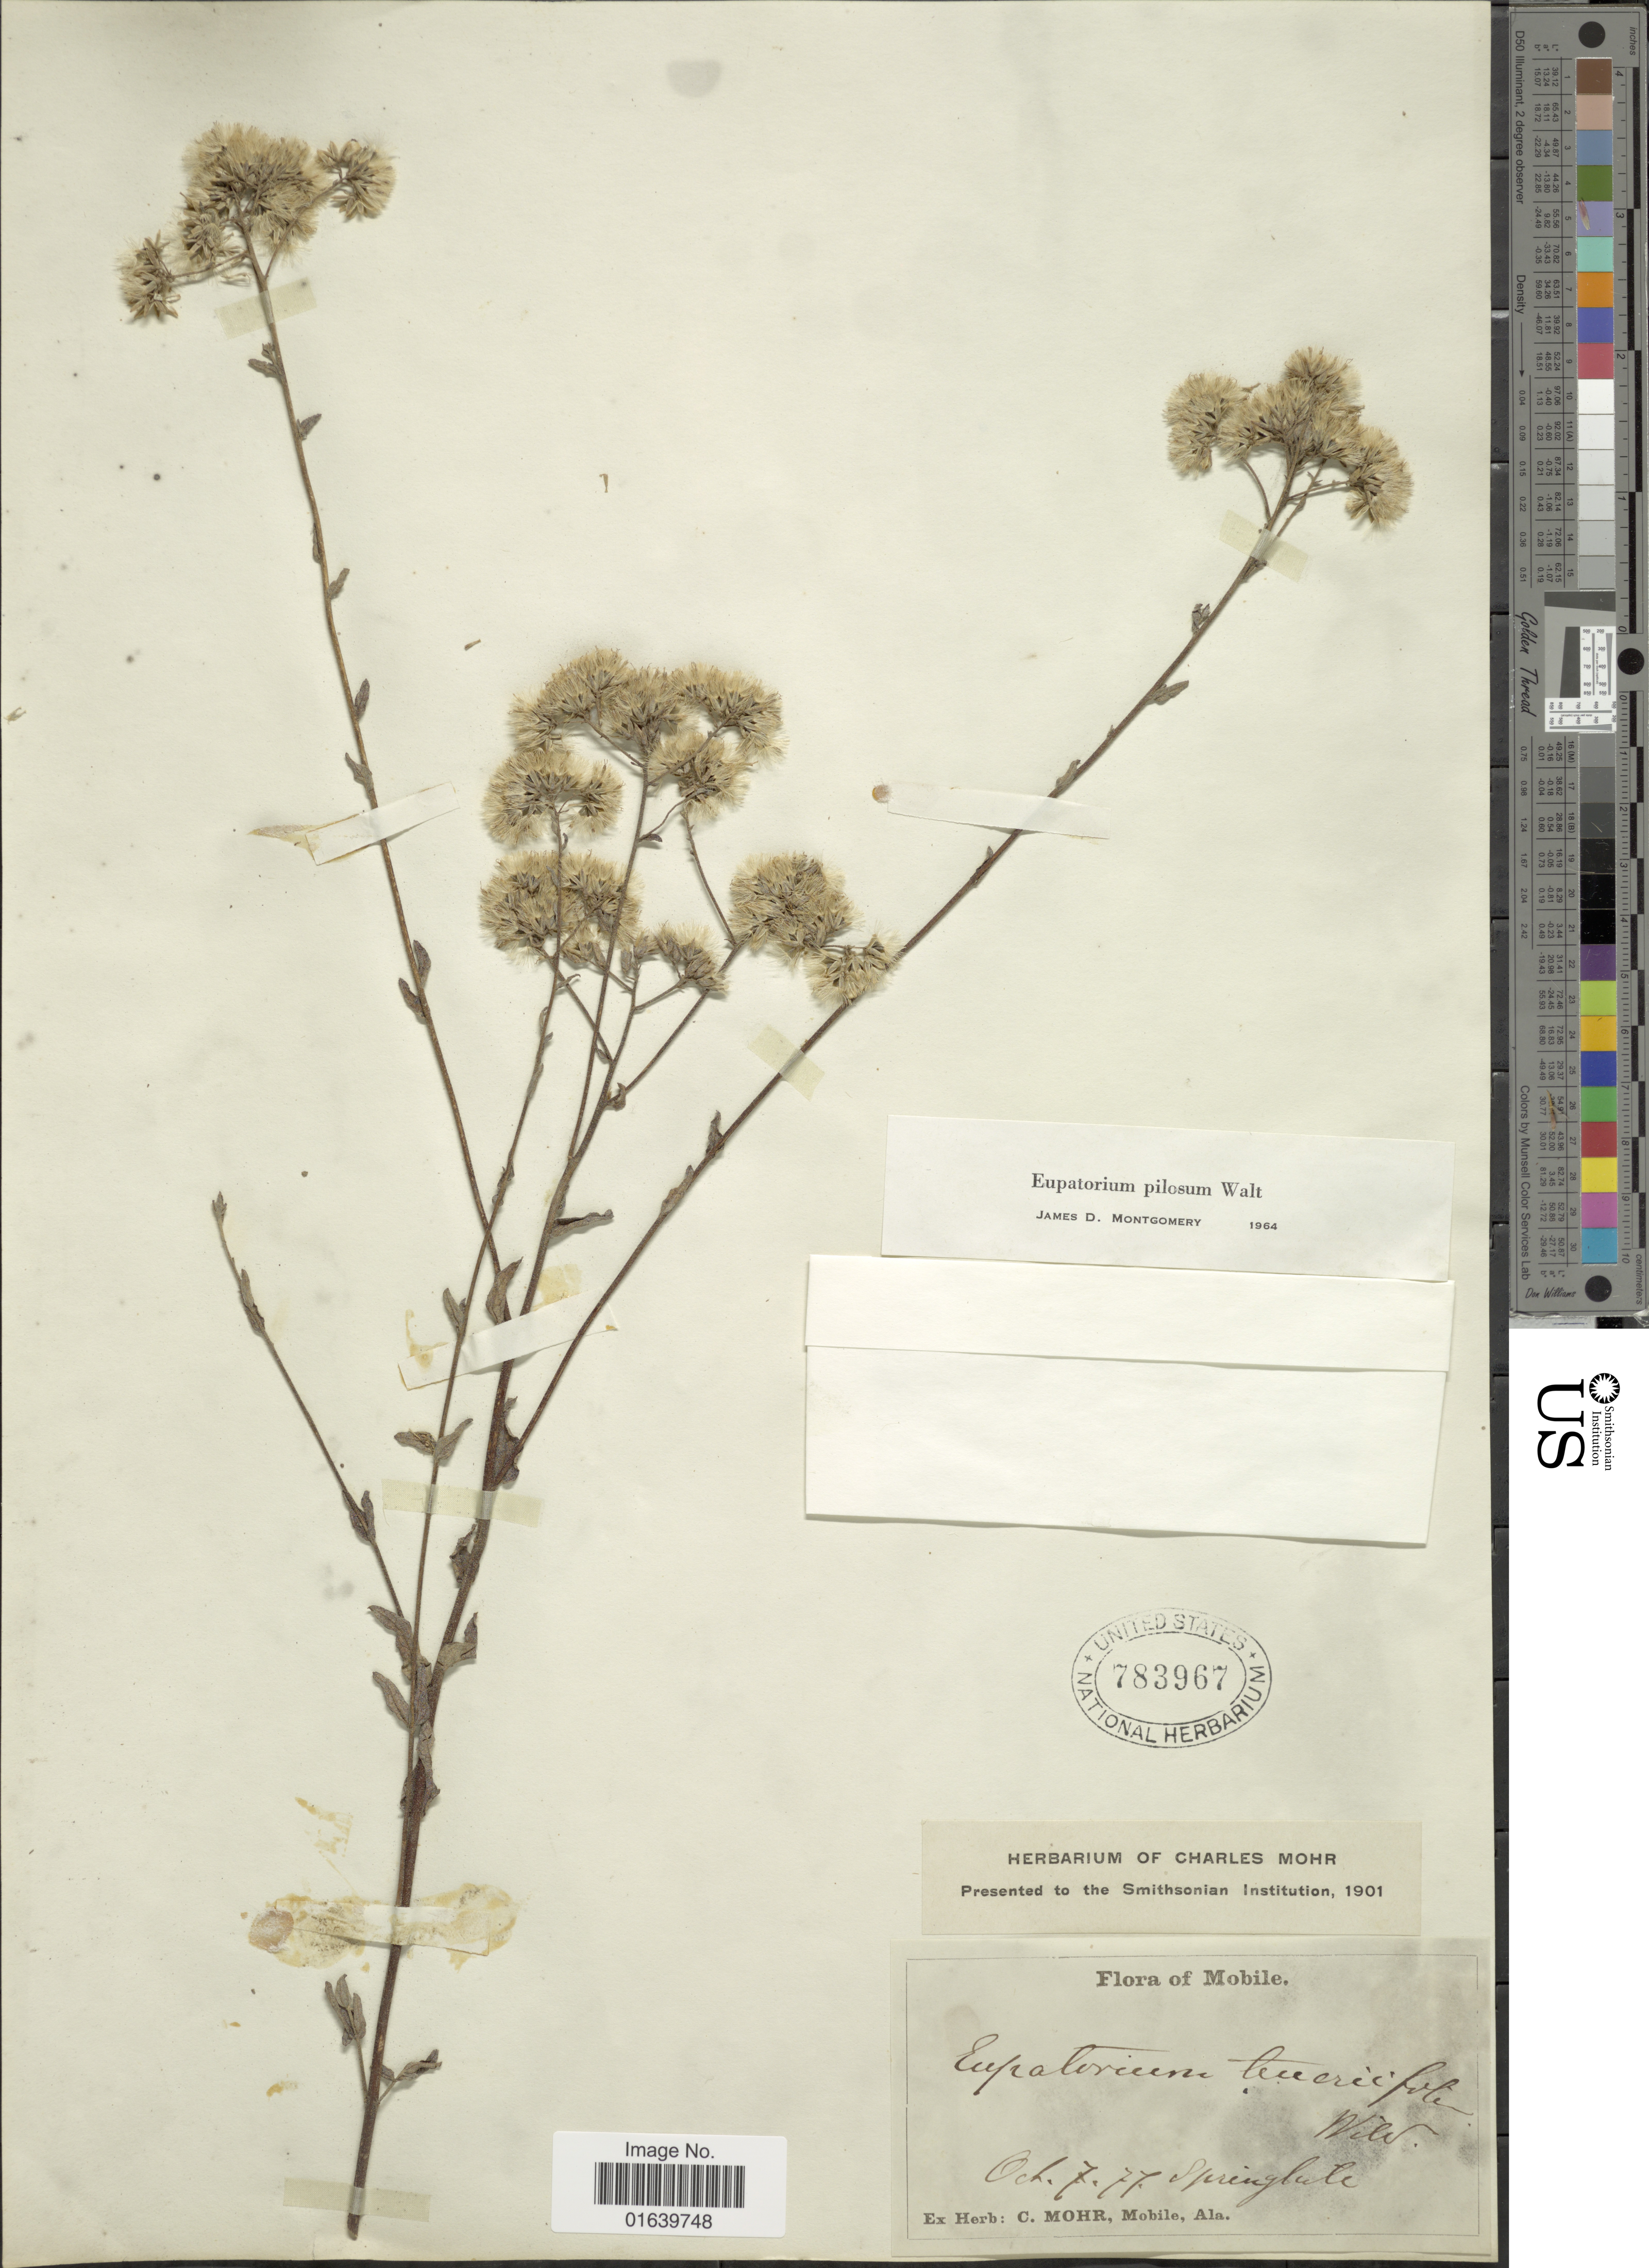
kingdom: Plantae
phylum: Tracheophyta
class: Magnoliopsida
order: Asterales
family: Asteraceae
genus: Eupatorium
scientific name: Eupatorium pilosum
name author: Walter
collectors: C. T. Mohr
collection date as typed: Transcribed d/m/y: 7/10/77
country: United States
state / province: Alabama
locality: Mobile, springhill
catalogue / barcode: US 783967